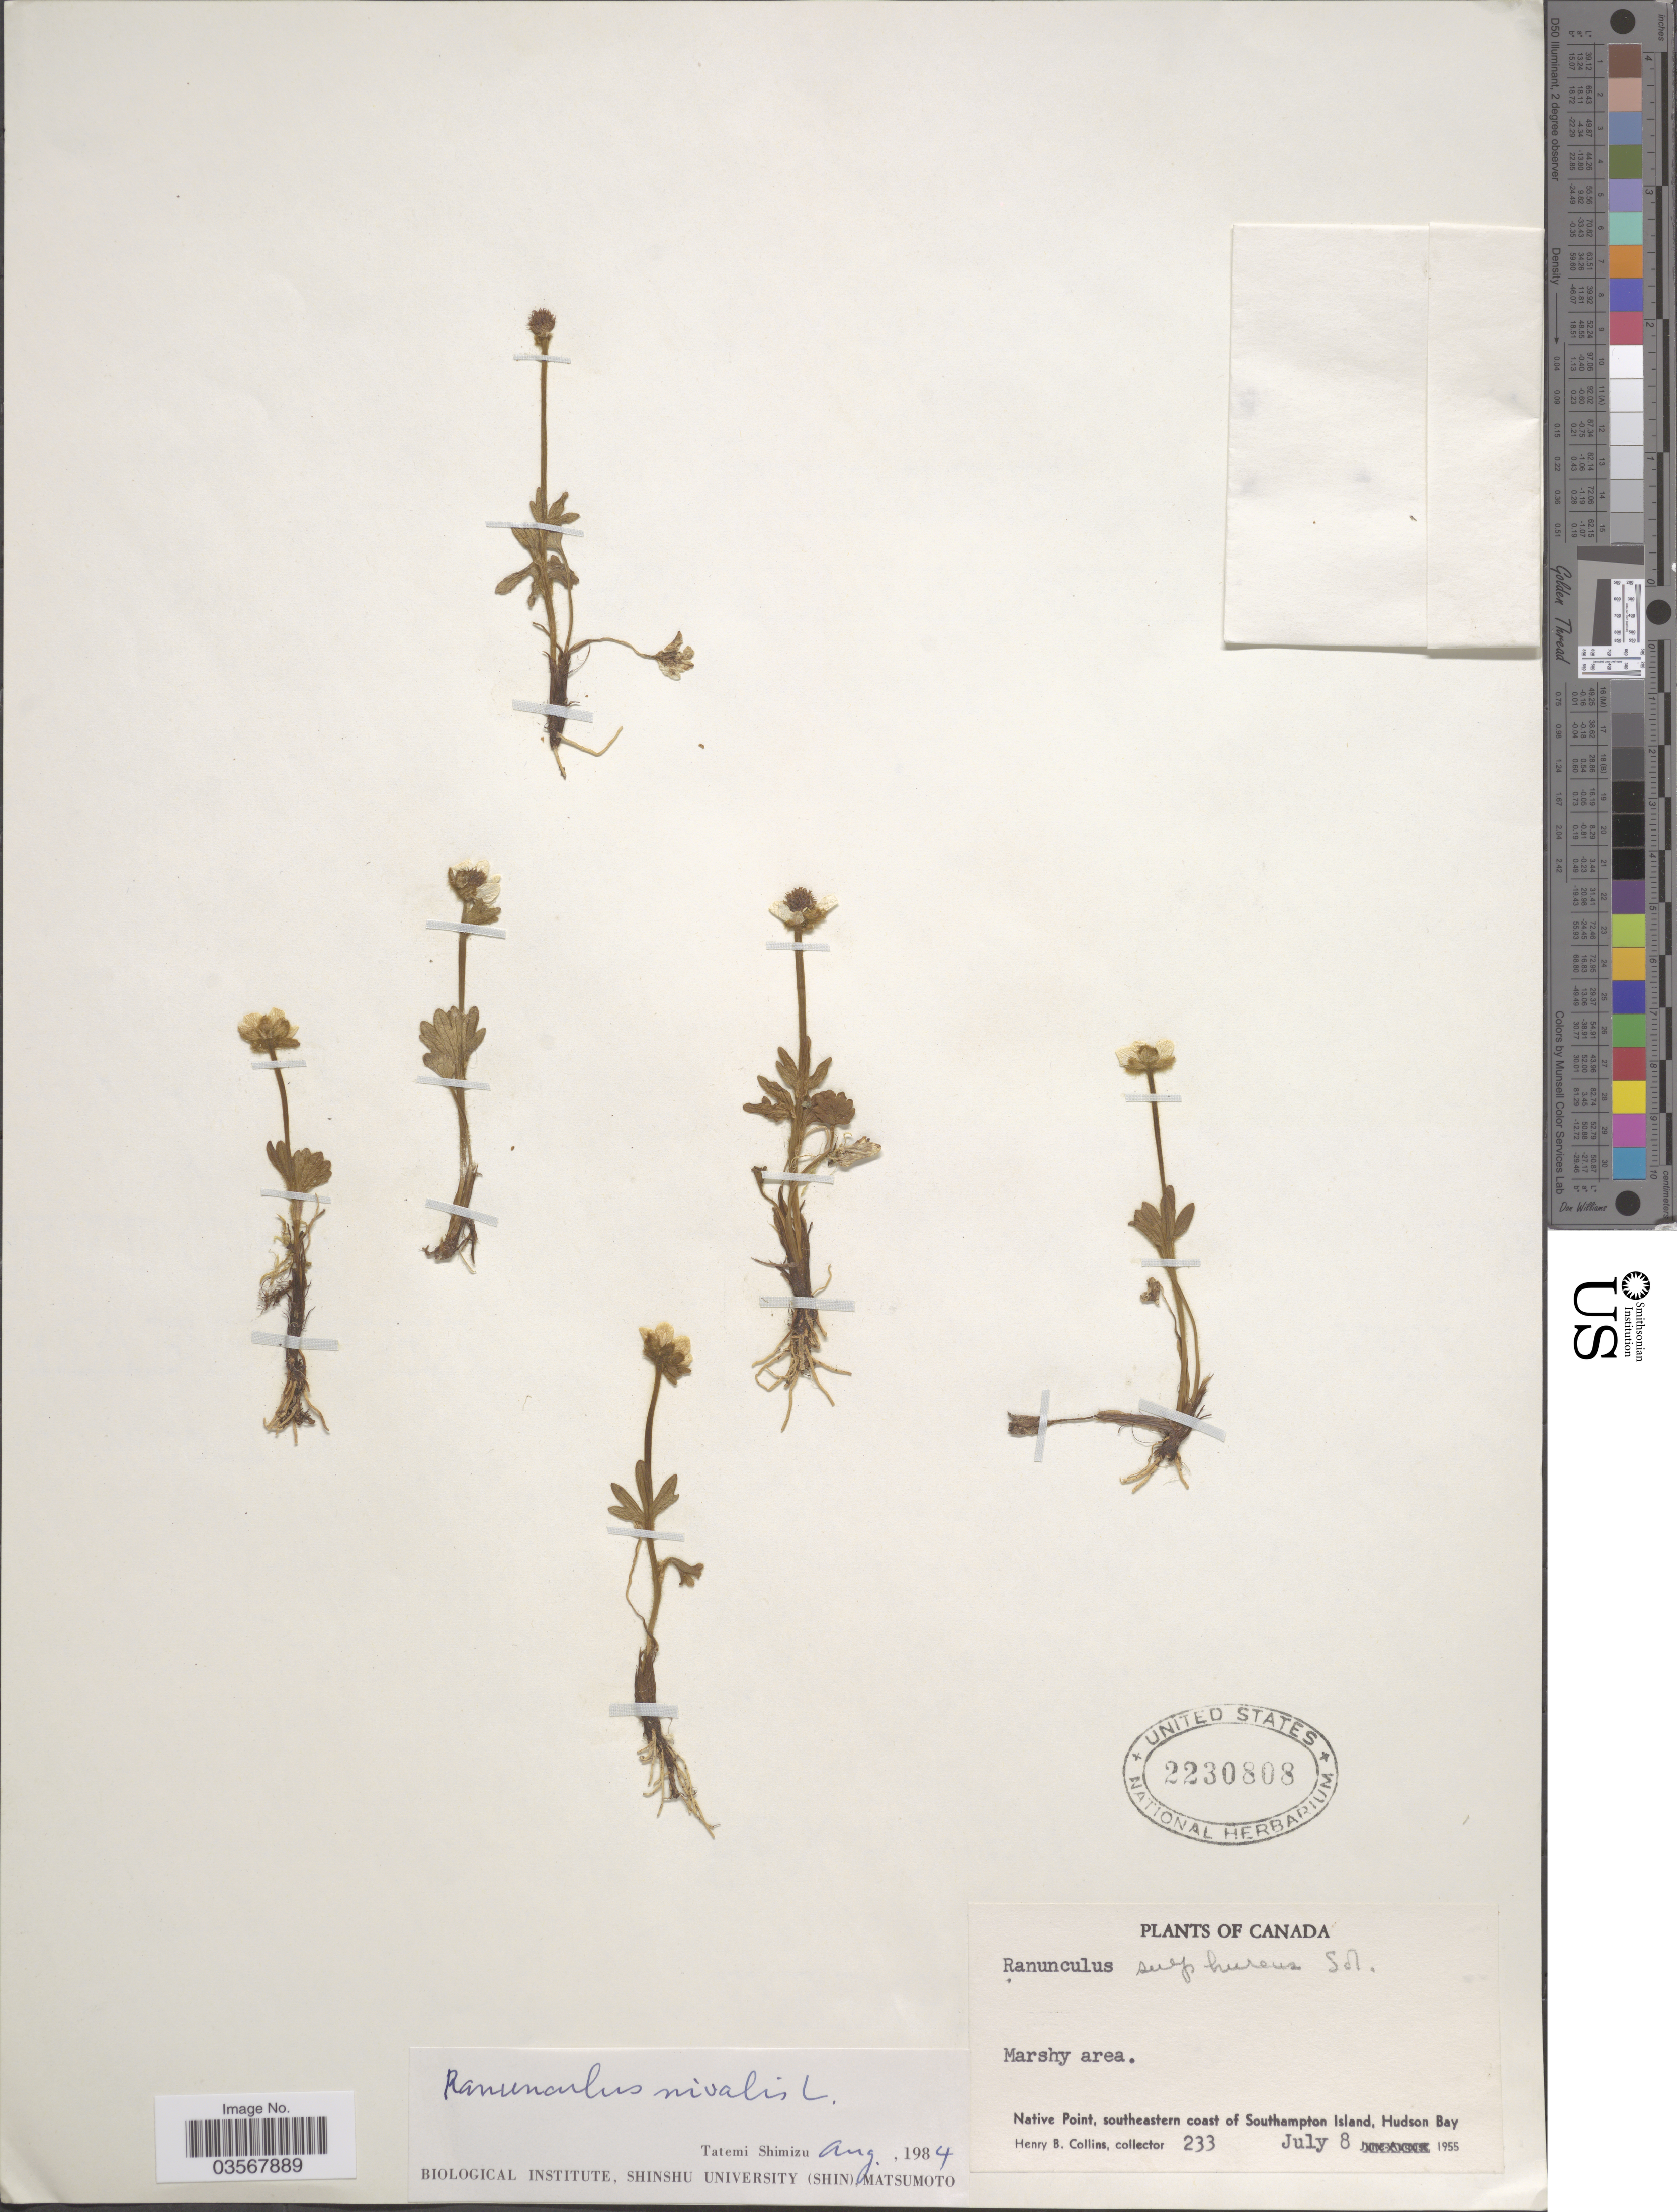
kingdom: Plantae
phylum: Tracheophyta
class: Magnoliopsida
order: Ranunculales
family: Ranunculaceae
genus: Ranunculus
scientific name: Ranunculus nivalis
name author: L.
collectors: H. Collins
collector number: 233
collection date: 1955-07-08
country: Canada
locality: Native Point, southeastern coast of Southampton Island, Hudson Bay.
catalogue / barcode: US 2230808